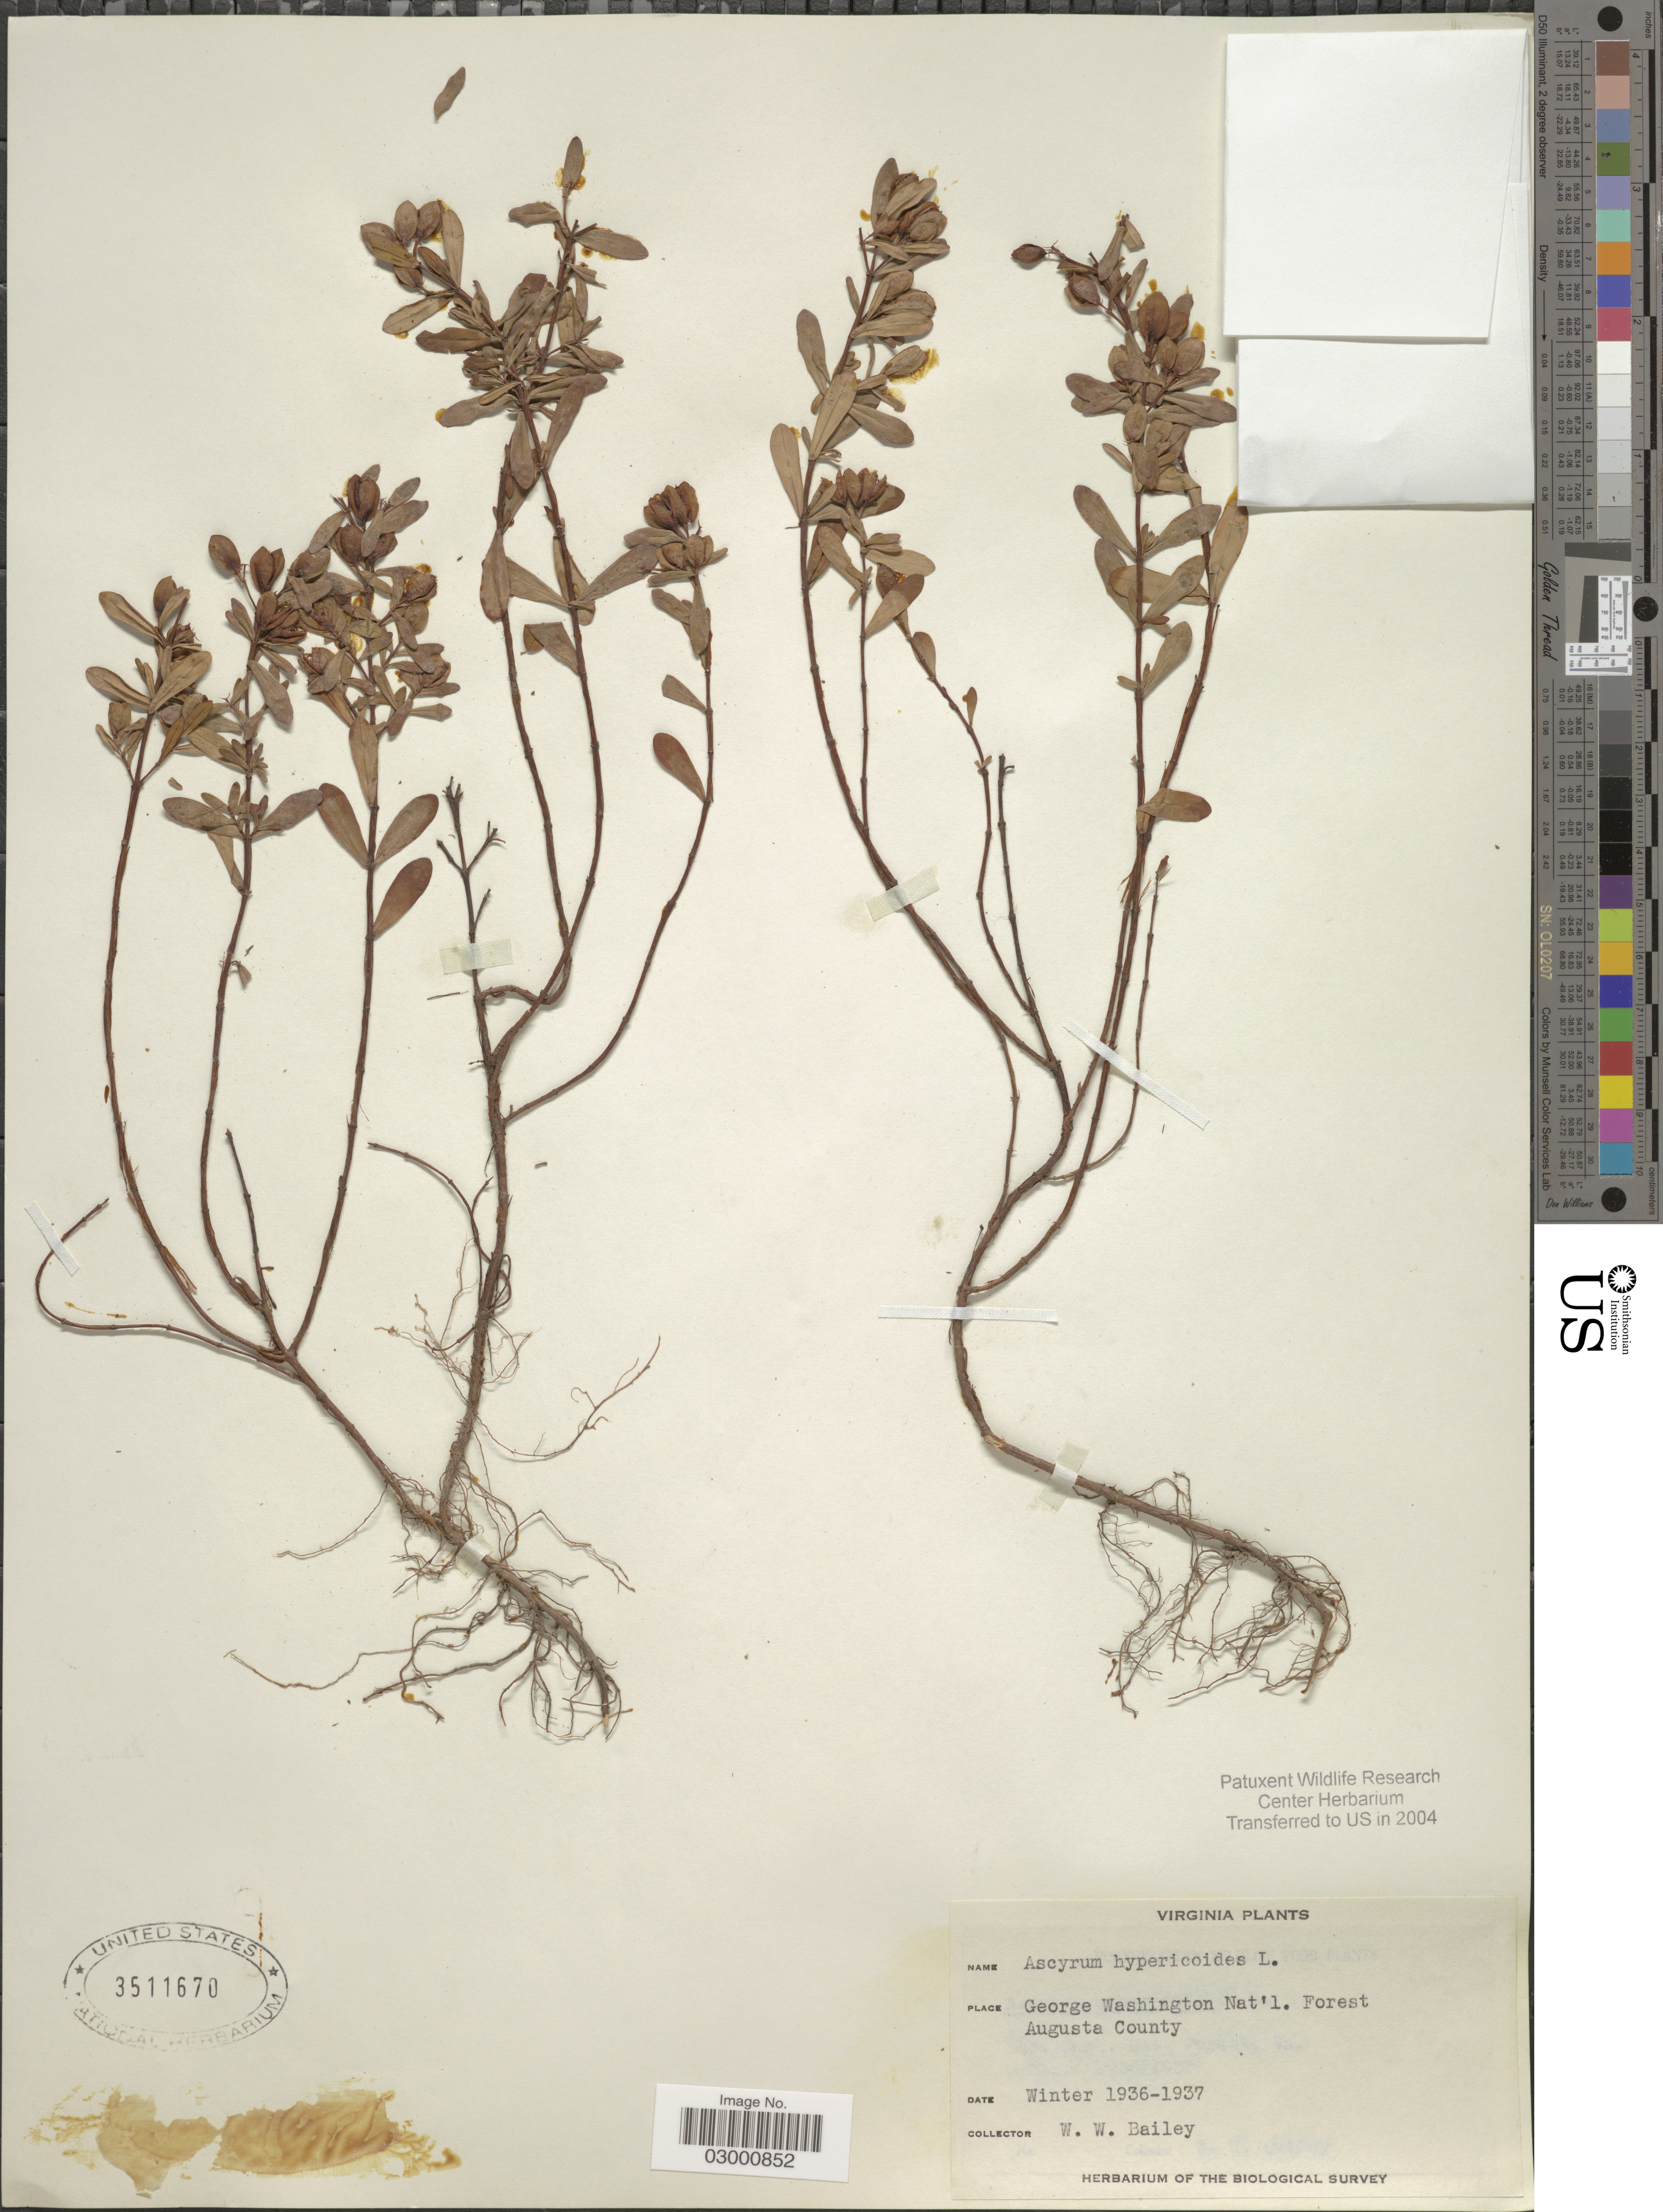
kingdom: Plantae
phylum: Tracheophyta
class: Magnoliopsida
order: Malpighiales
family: Hypericaceae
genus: Hypericum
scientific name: Hypericum stragulum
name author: W.P. Adams & N. Robson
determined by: Strong, Mark T., (BOT), Smithsonian Institution - National Museum of Natural History (UNITED STATES)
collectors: W. W. Bailey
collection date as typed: Winter 1936-1937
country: United States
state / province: Virginia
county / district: Augusta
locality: George Washington Nat'l. Forest Augusta County.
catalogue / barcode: US 3511670